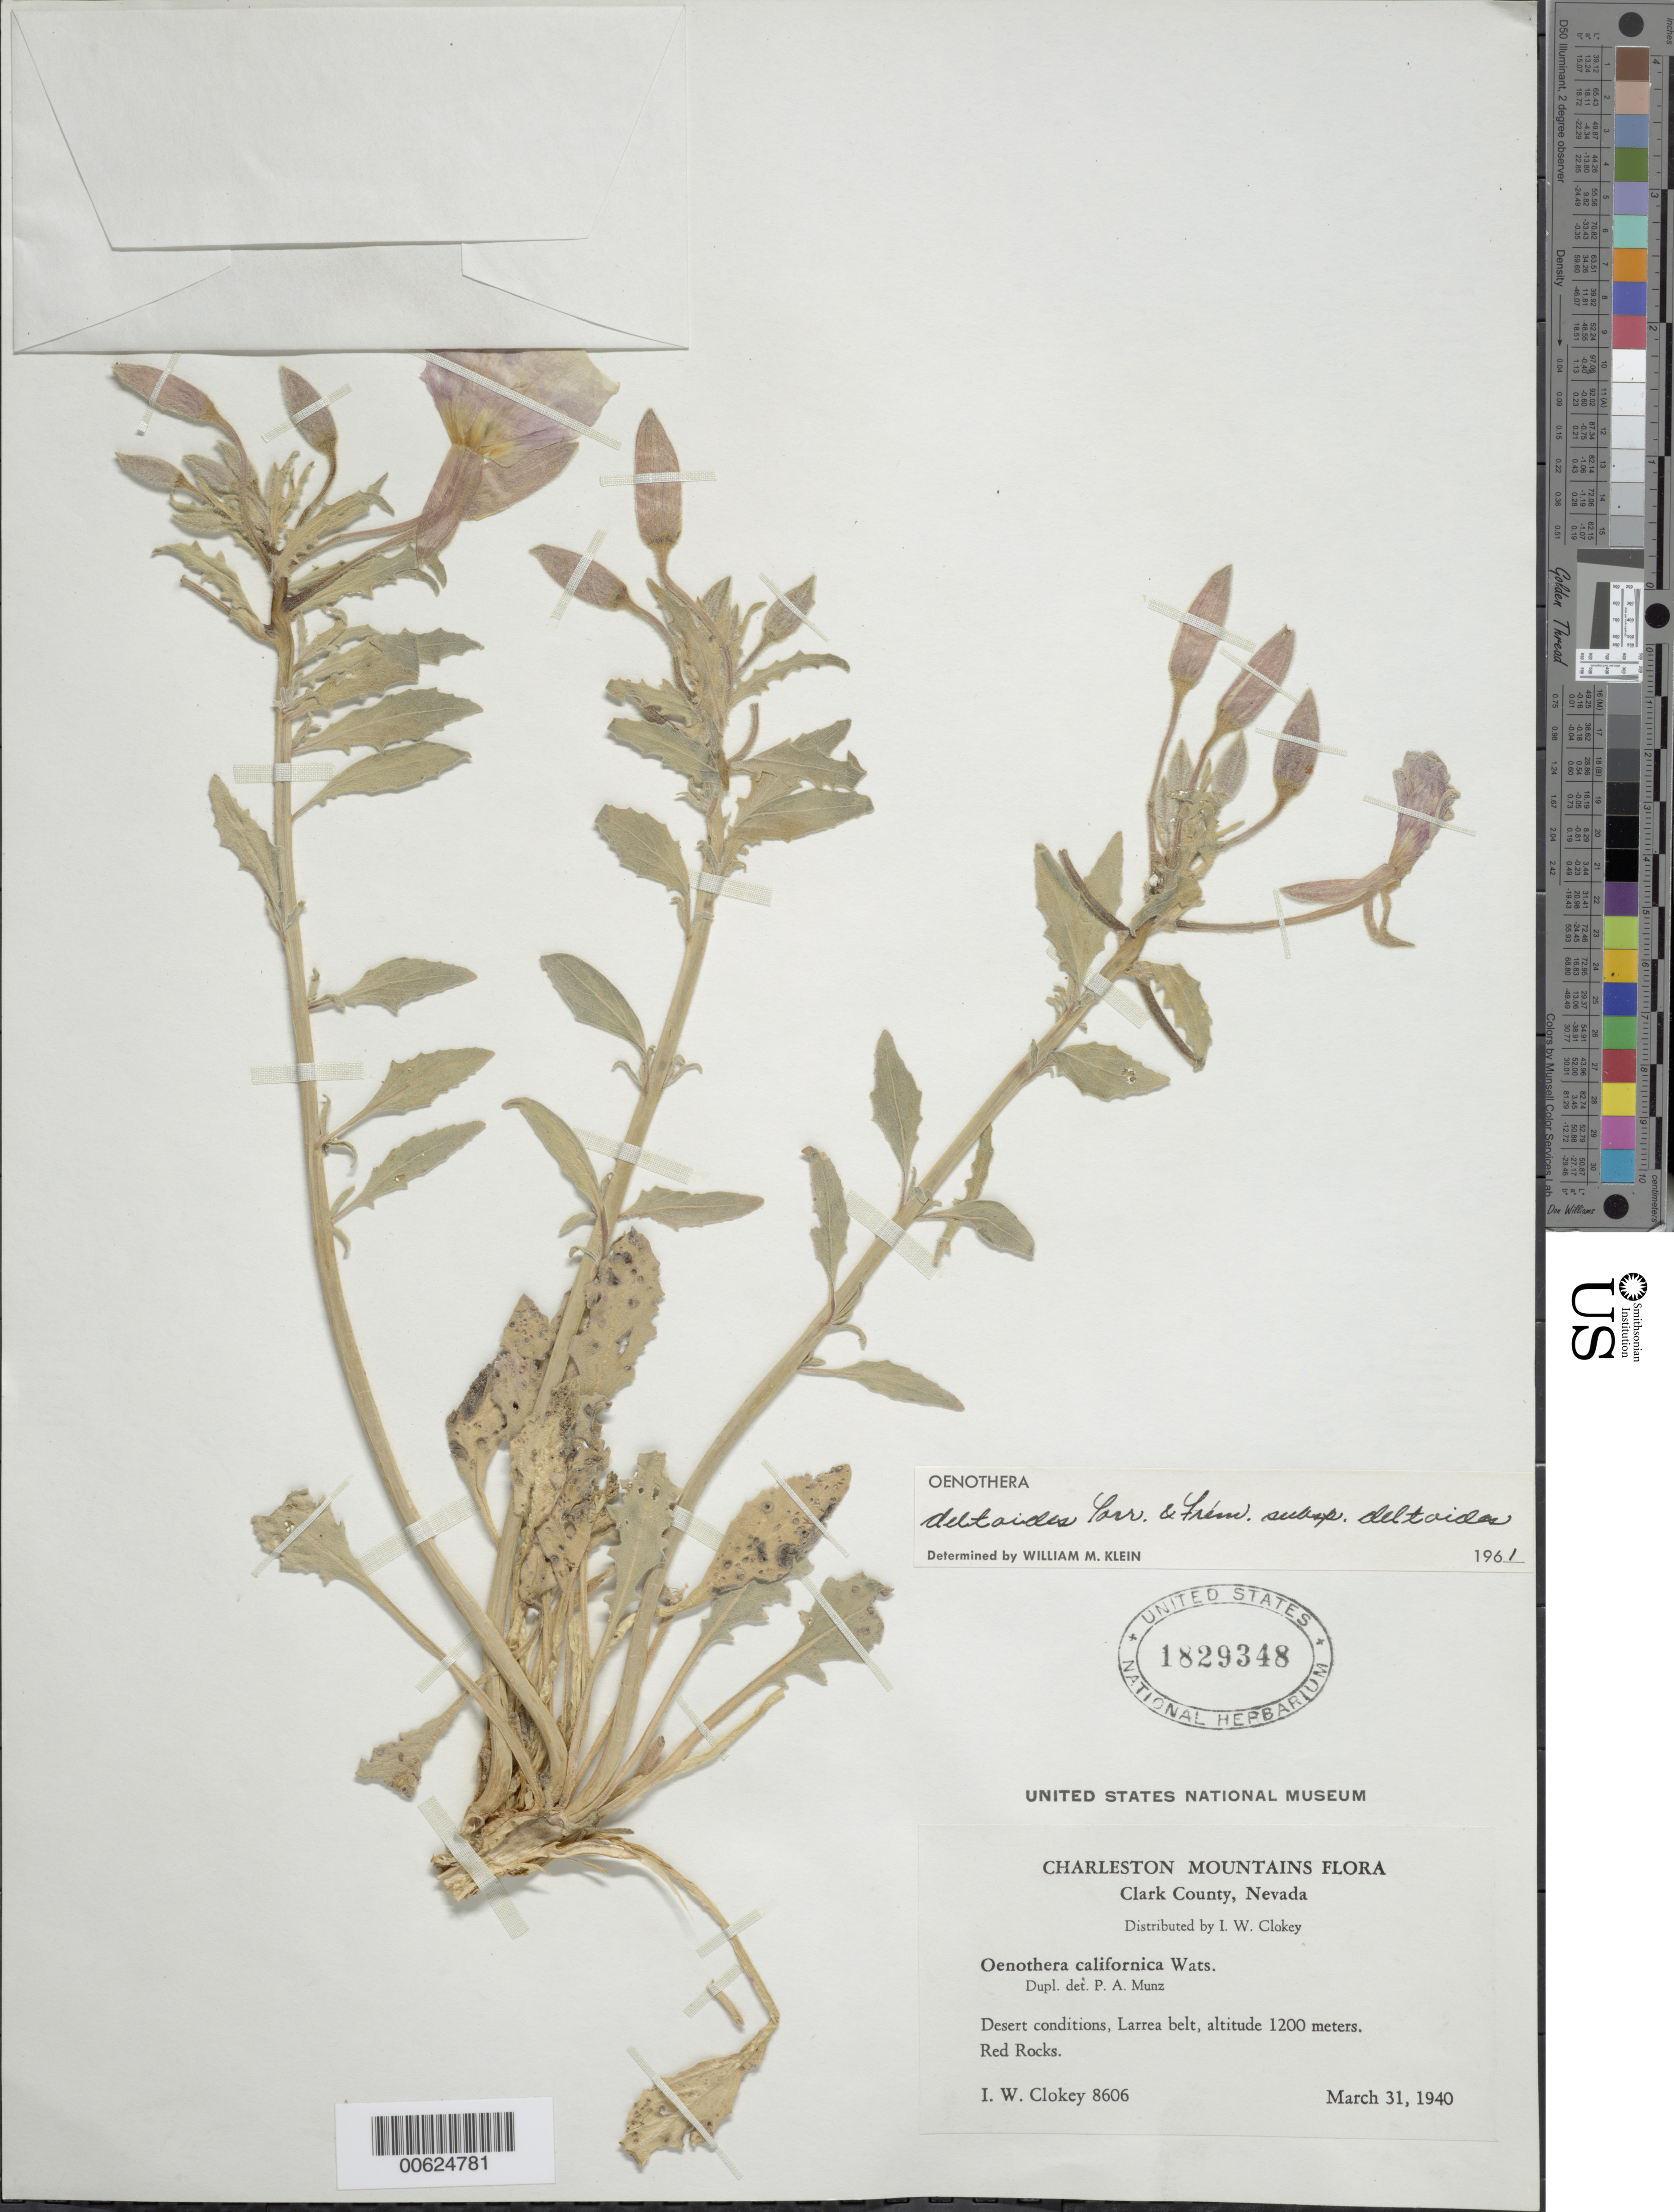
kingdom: Plantae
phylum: Tracheophyta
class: Magnoliopsida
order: Myrtales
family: Onagraceae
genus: Oenothera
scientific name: Oenothera deltoides subsp. deltoides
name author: Torr. & Frém.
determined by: Klein, W. M.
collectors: I. W. Clokey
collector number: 8606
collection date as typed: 31 Mar 1940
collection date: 1940-03-31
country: United States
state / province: Nevada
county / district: Clark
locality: Red Rocks, Charleston Mountains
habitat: Desert conditions, Larrea belt.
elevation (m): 1200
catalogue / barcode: US 1829348